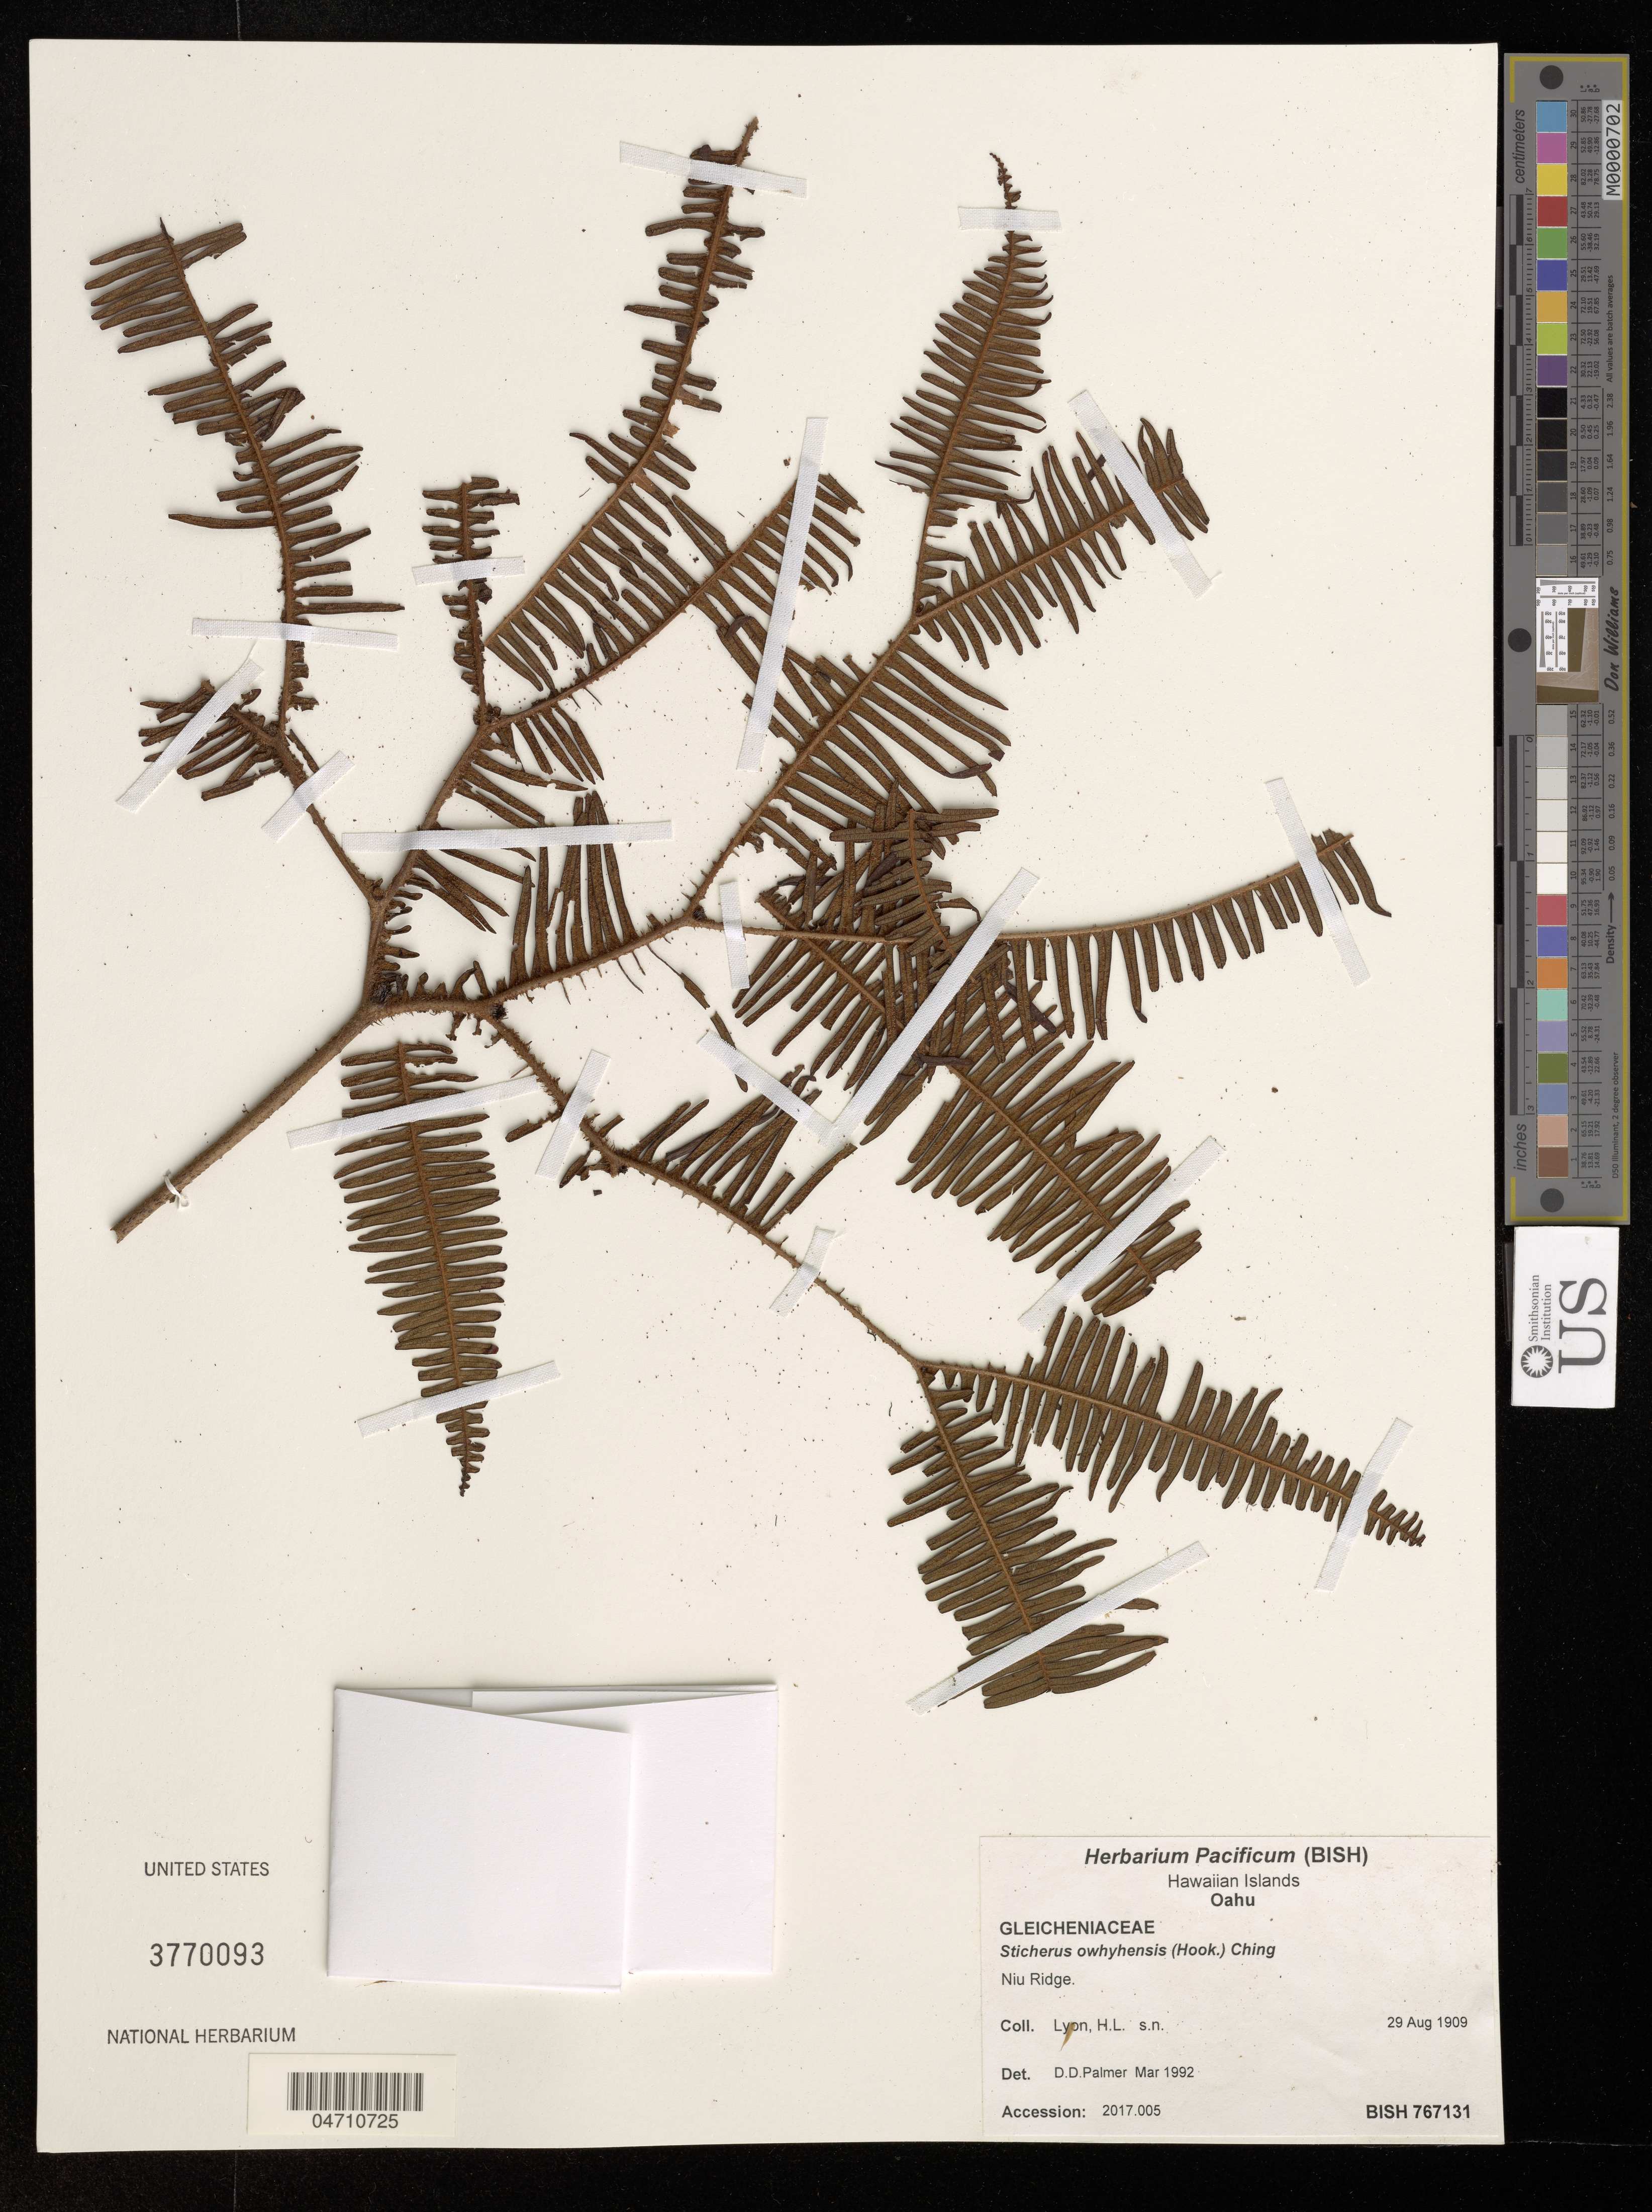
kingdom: Plantae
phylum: Tracheophyta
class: Polypodiopsida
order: Gleicheniales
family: Gleicheniaceae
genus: Sticherus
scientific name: Sticherus owhyhensis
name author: (Hook.) Ching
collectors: H. Lyon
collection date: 1909-08-29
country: United States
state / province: Hawaii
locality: Hawaiian Islands. Oahu.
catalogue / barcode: US 3770093